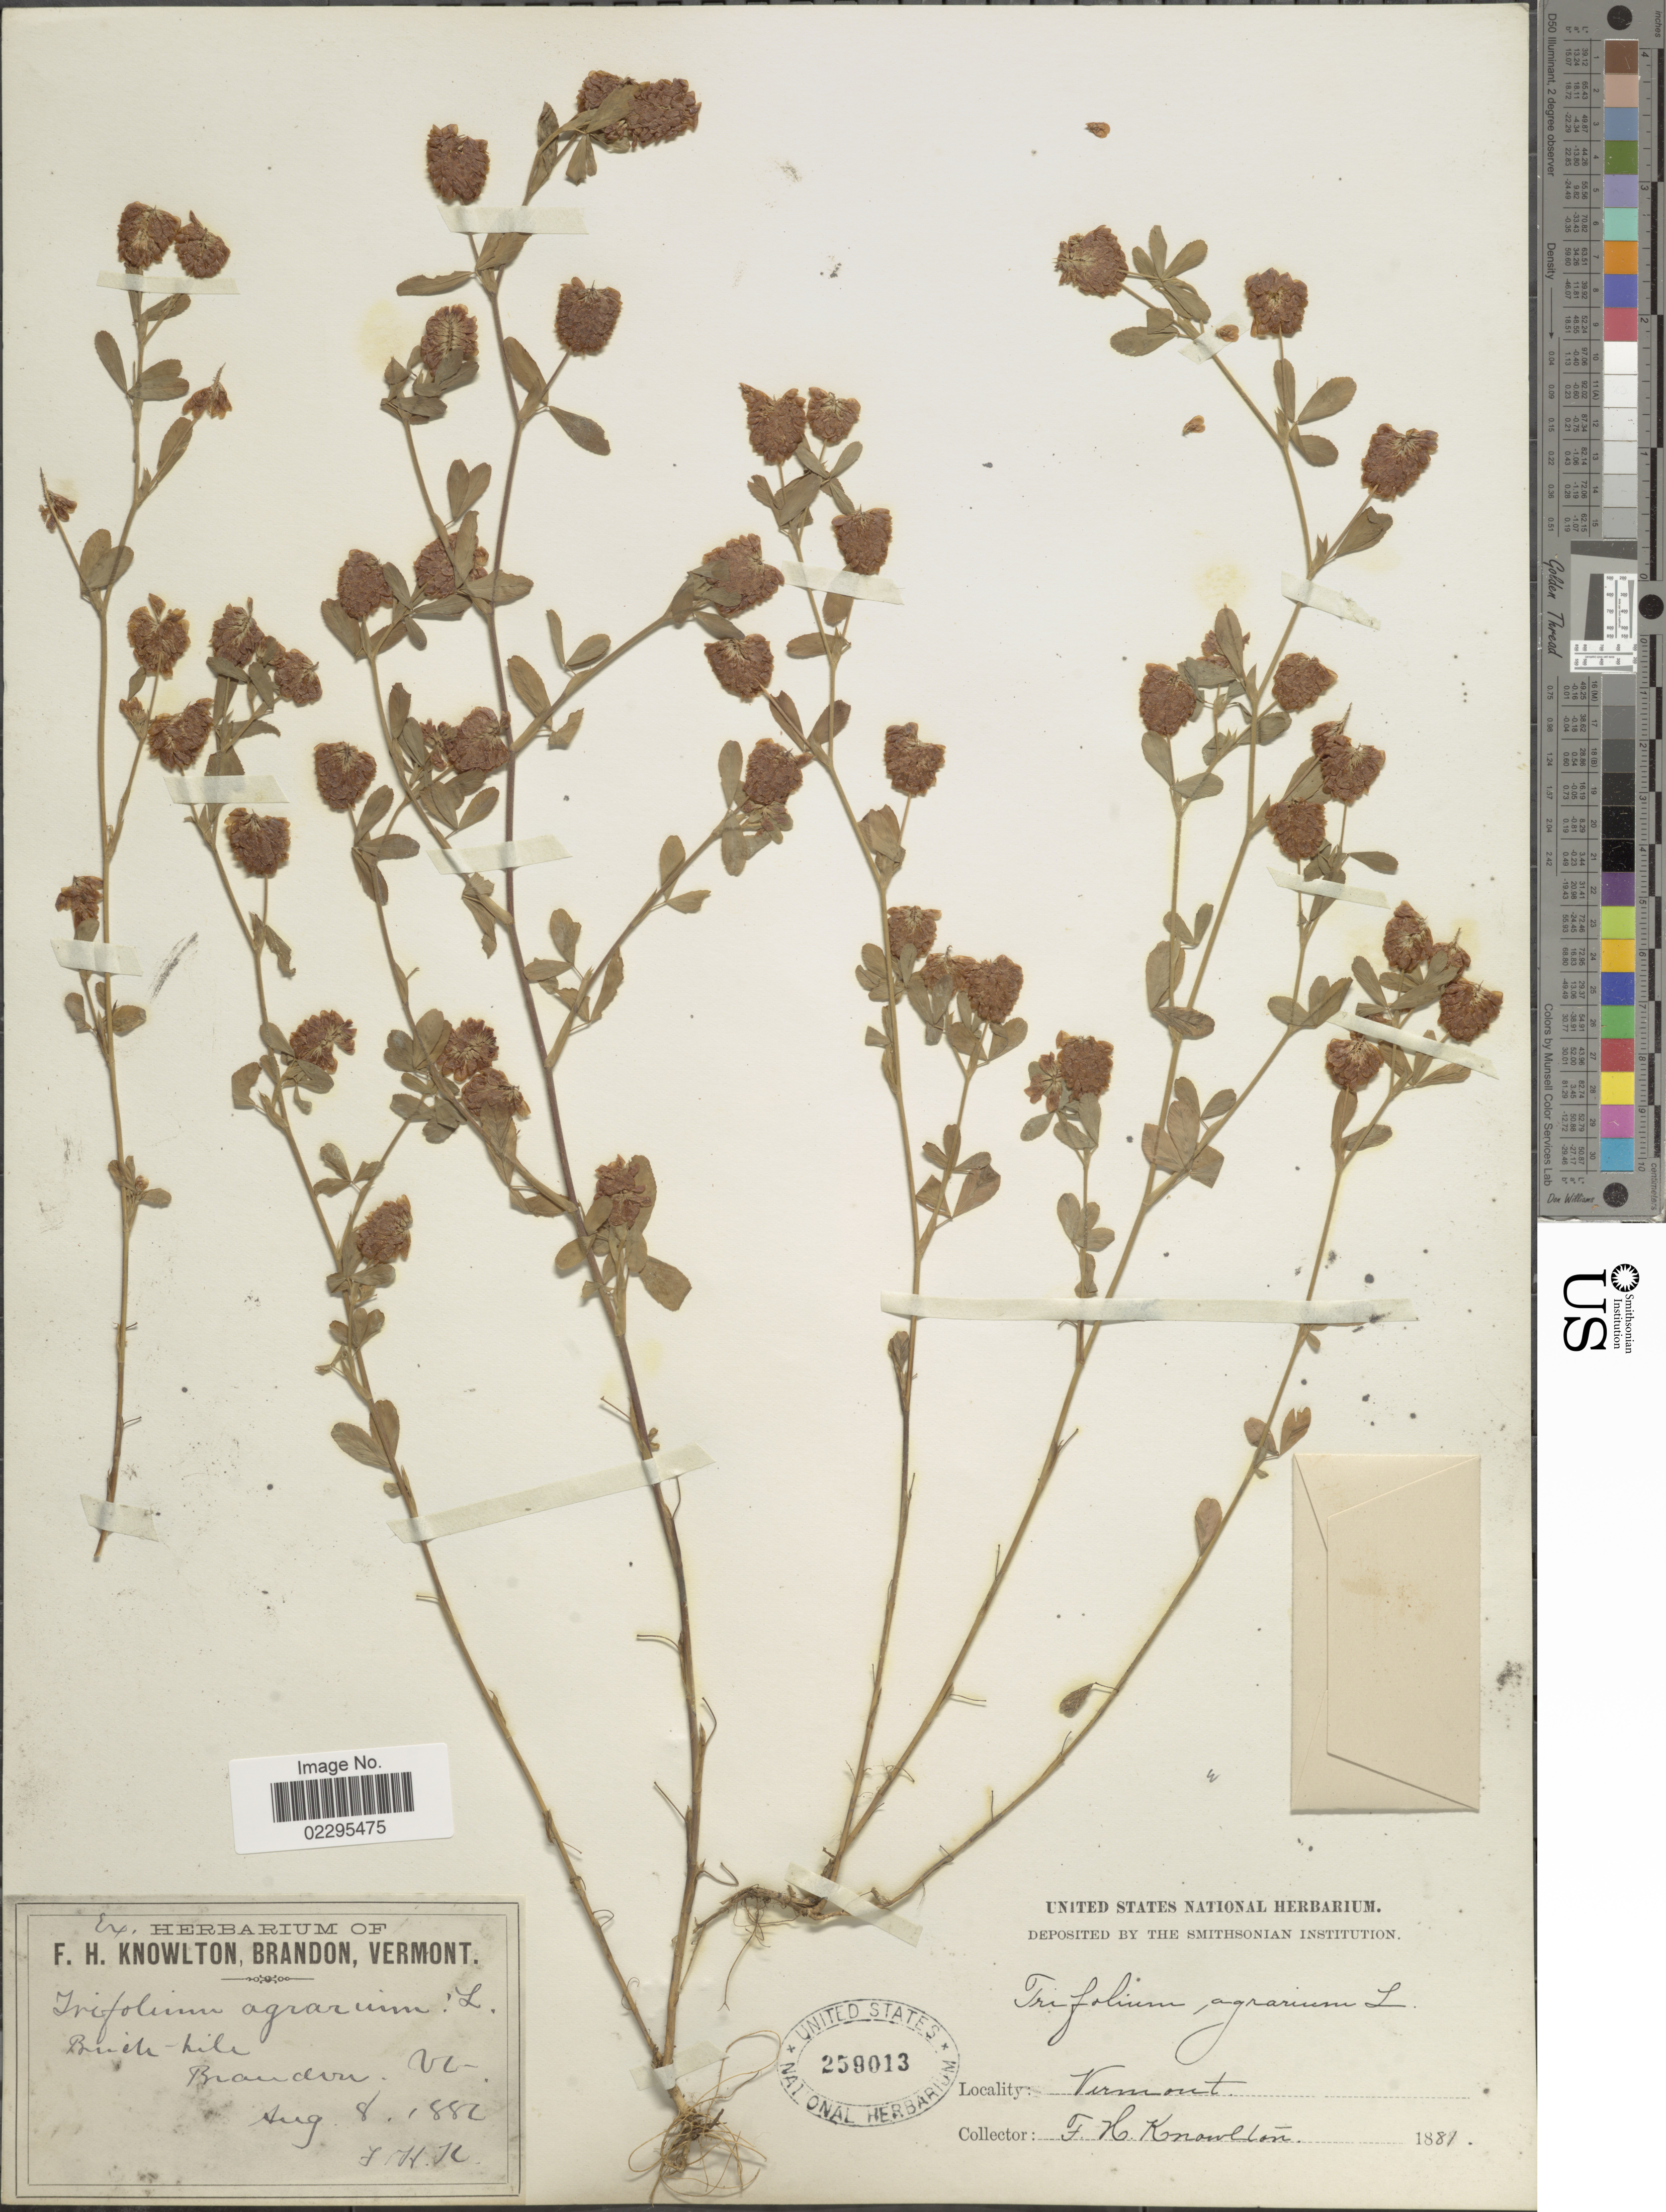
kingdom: Plantae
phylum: Tracheophyta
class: Magnoliopsida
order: Fabales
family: Fabaceae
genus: Trifolium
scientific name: Trifolium agrarium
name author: L.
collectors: F. H. Knowlton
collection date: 1881-08-08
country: United States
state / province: Vermont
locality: Brandon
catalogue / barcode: US 259013